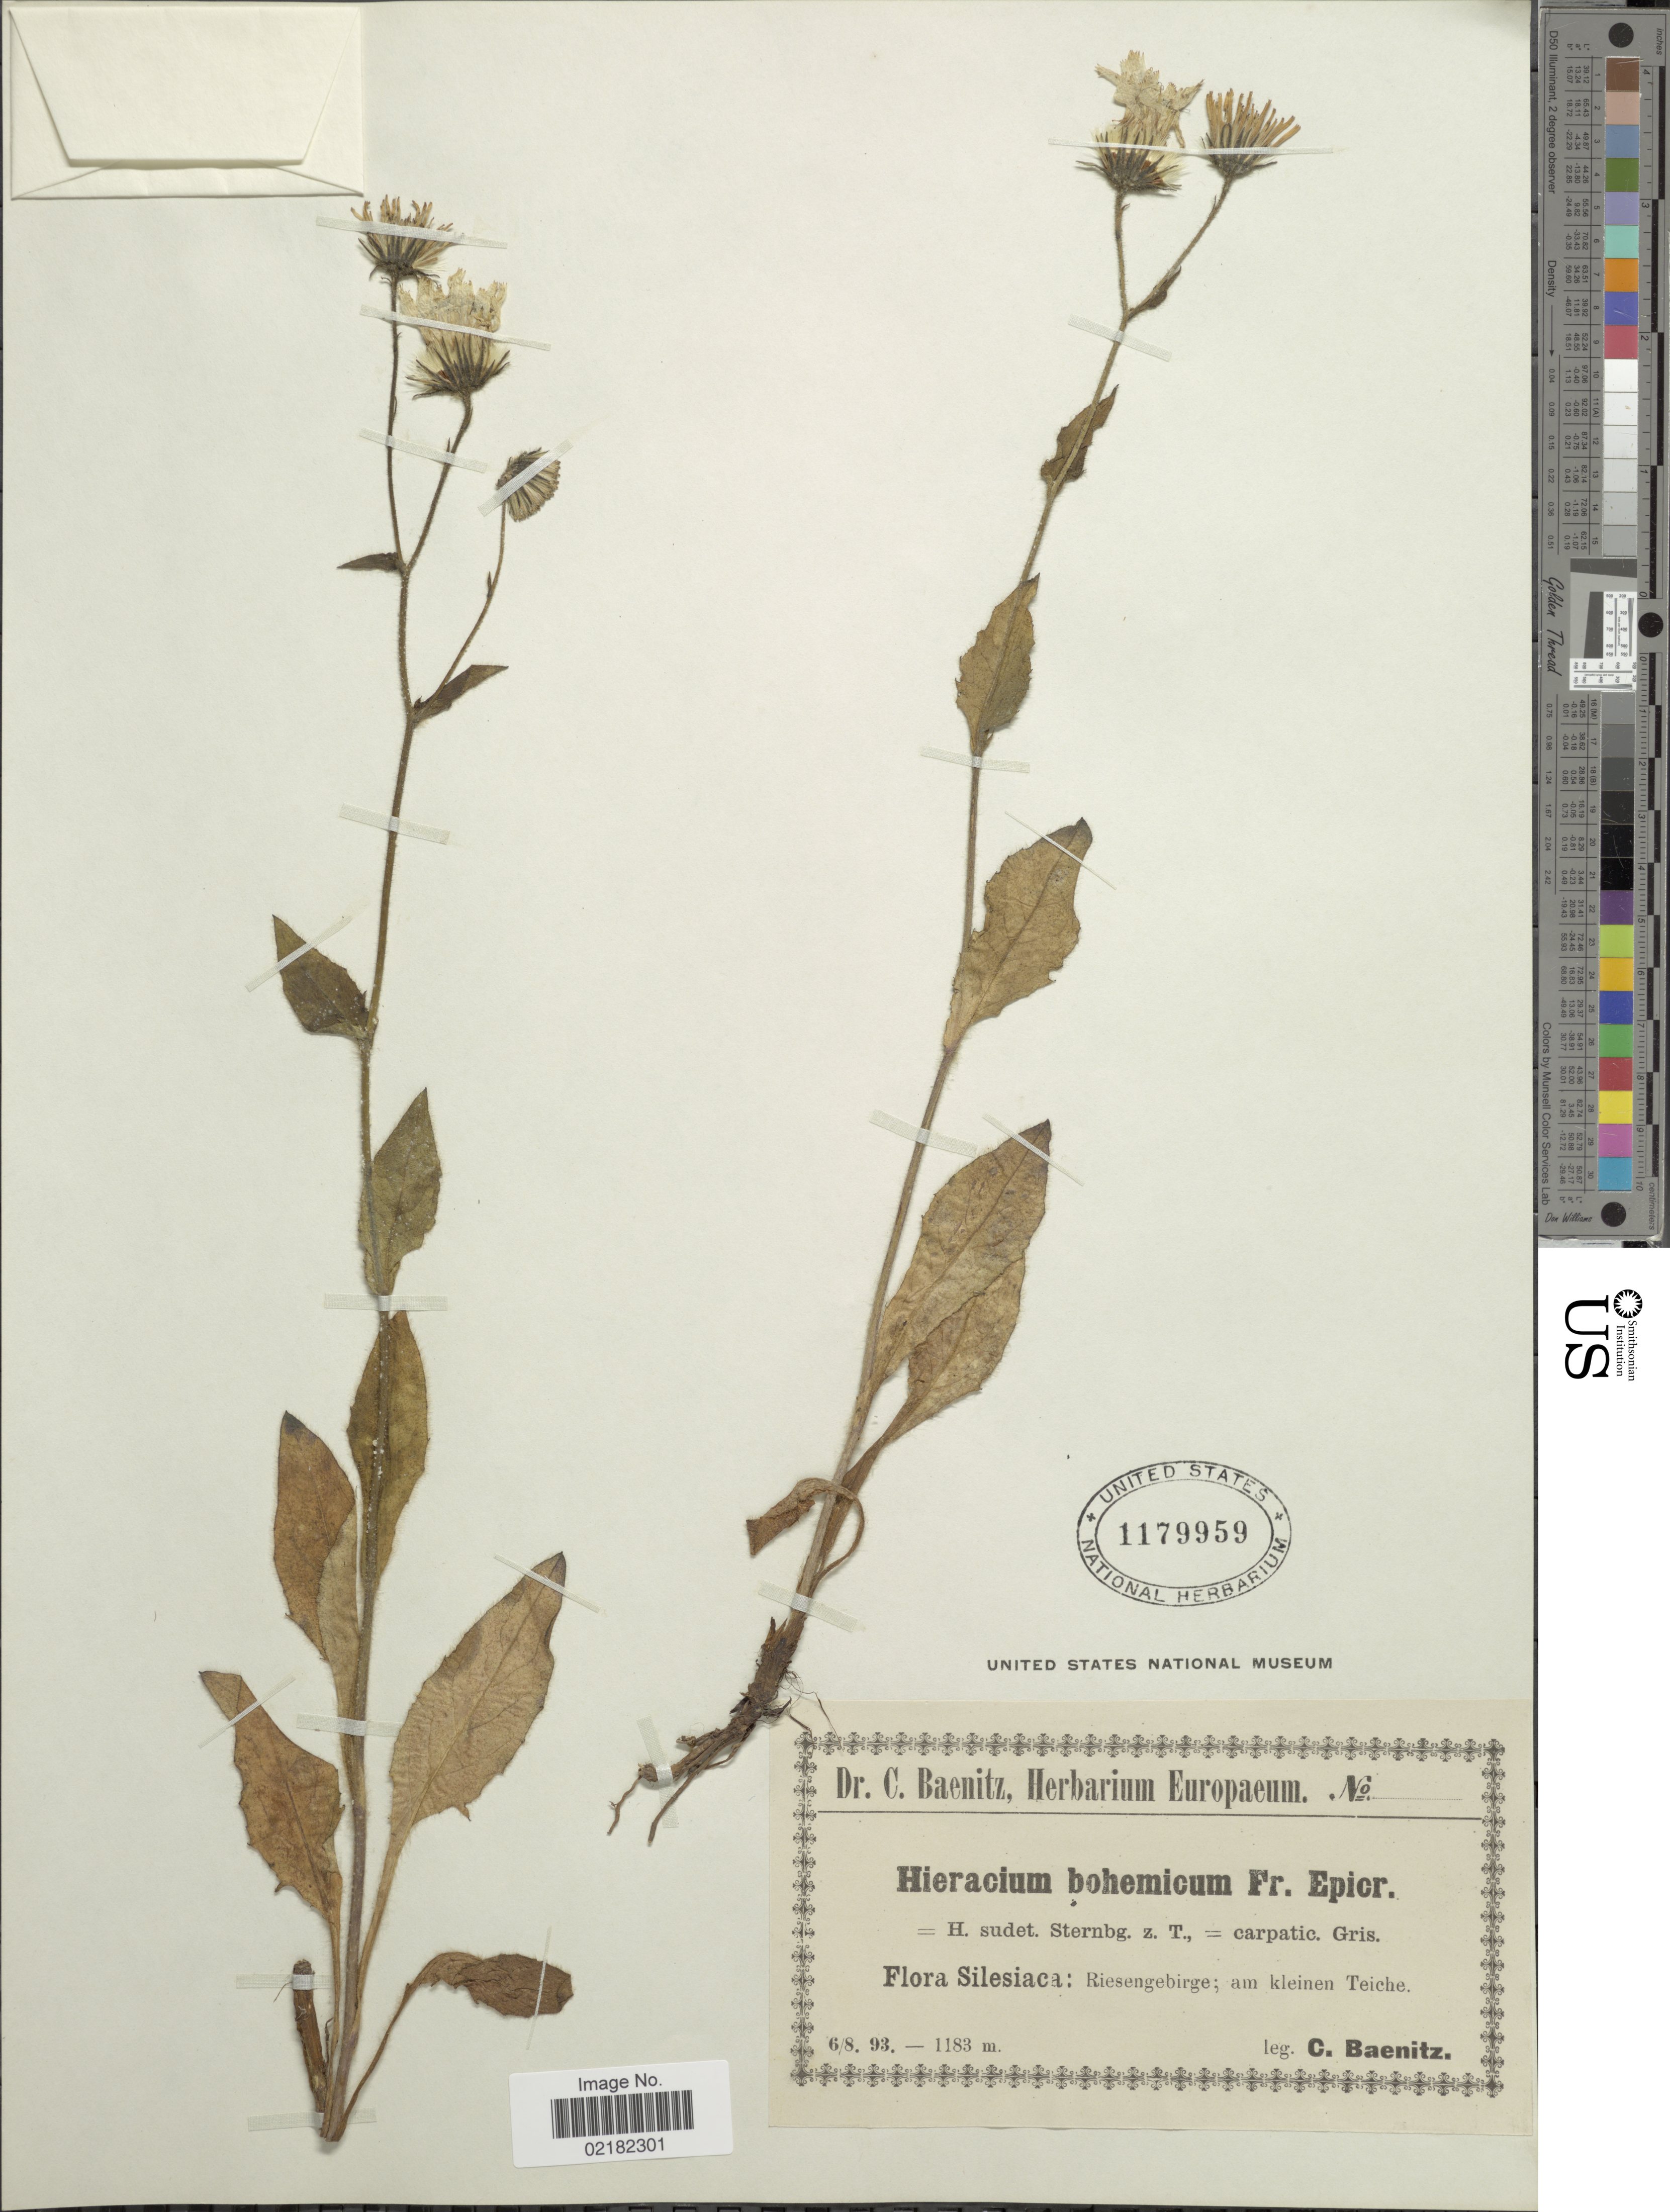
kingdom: Plantae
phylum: Tracheophyta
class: Magnoliopsida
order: Asterales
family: Asteraceae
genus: Hieracium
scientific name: Hieracium sudeticum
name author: Sternb.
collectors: C. G. Baenitz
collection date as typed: Transcribed d/m/y: 6/8/93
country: Czechia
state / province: Moravian-Silesian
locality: Silesiaca: riesengebirge; am kleinen Teiche.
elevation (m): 1183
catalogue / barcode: US 1179959